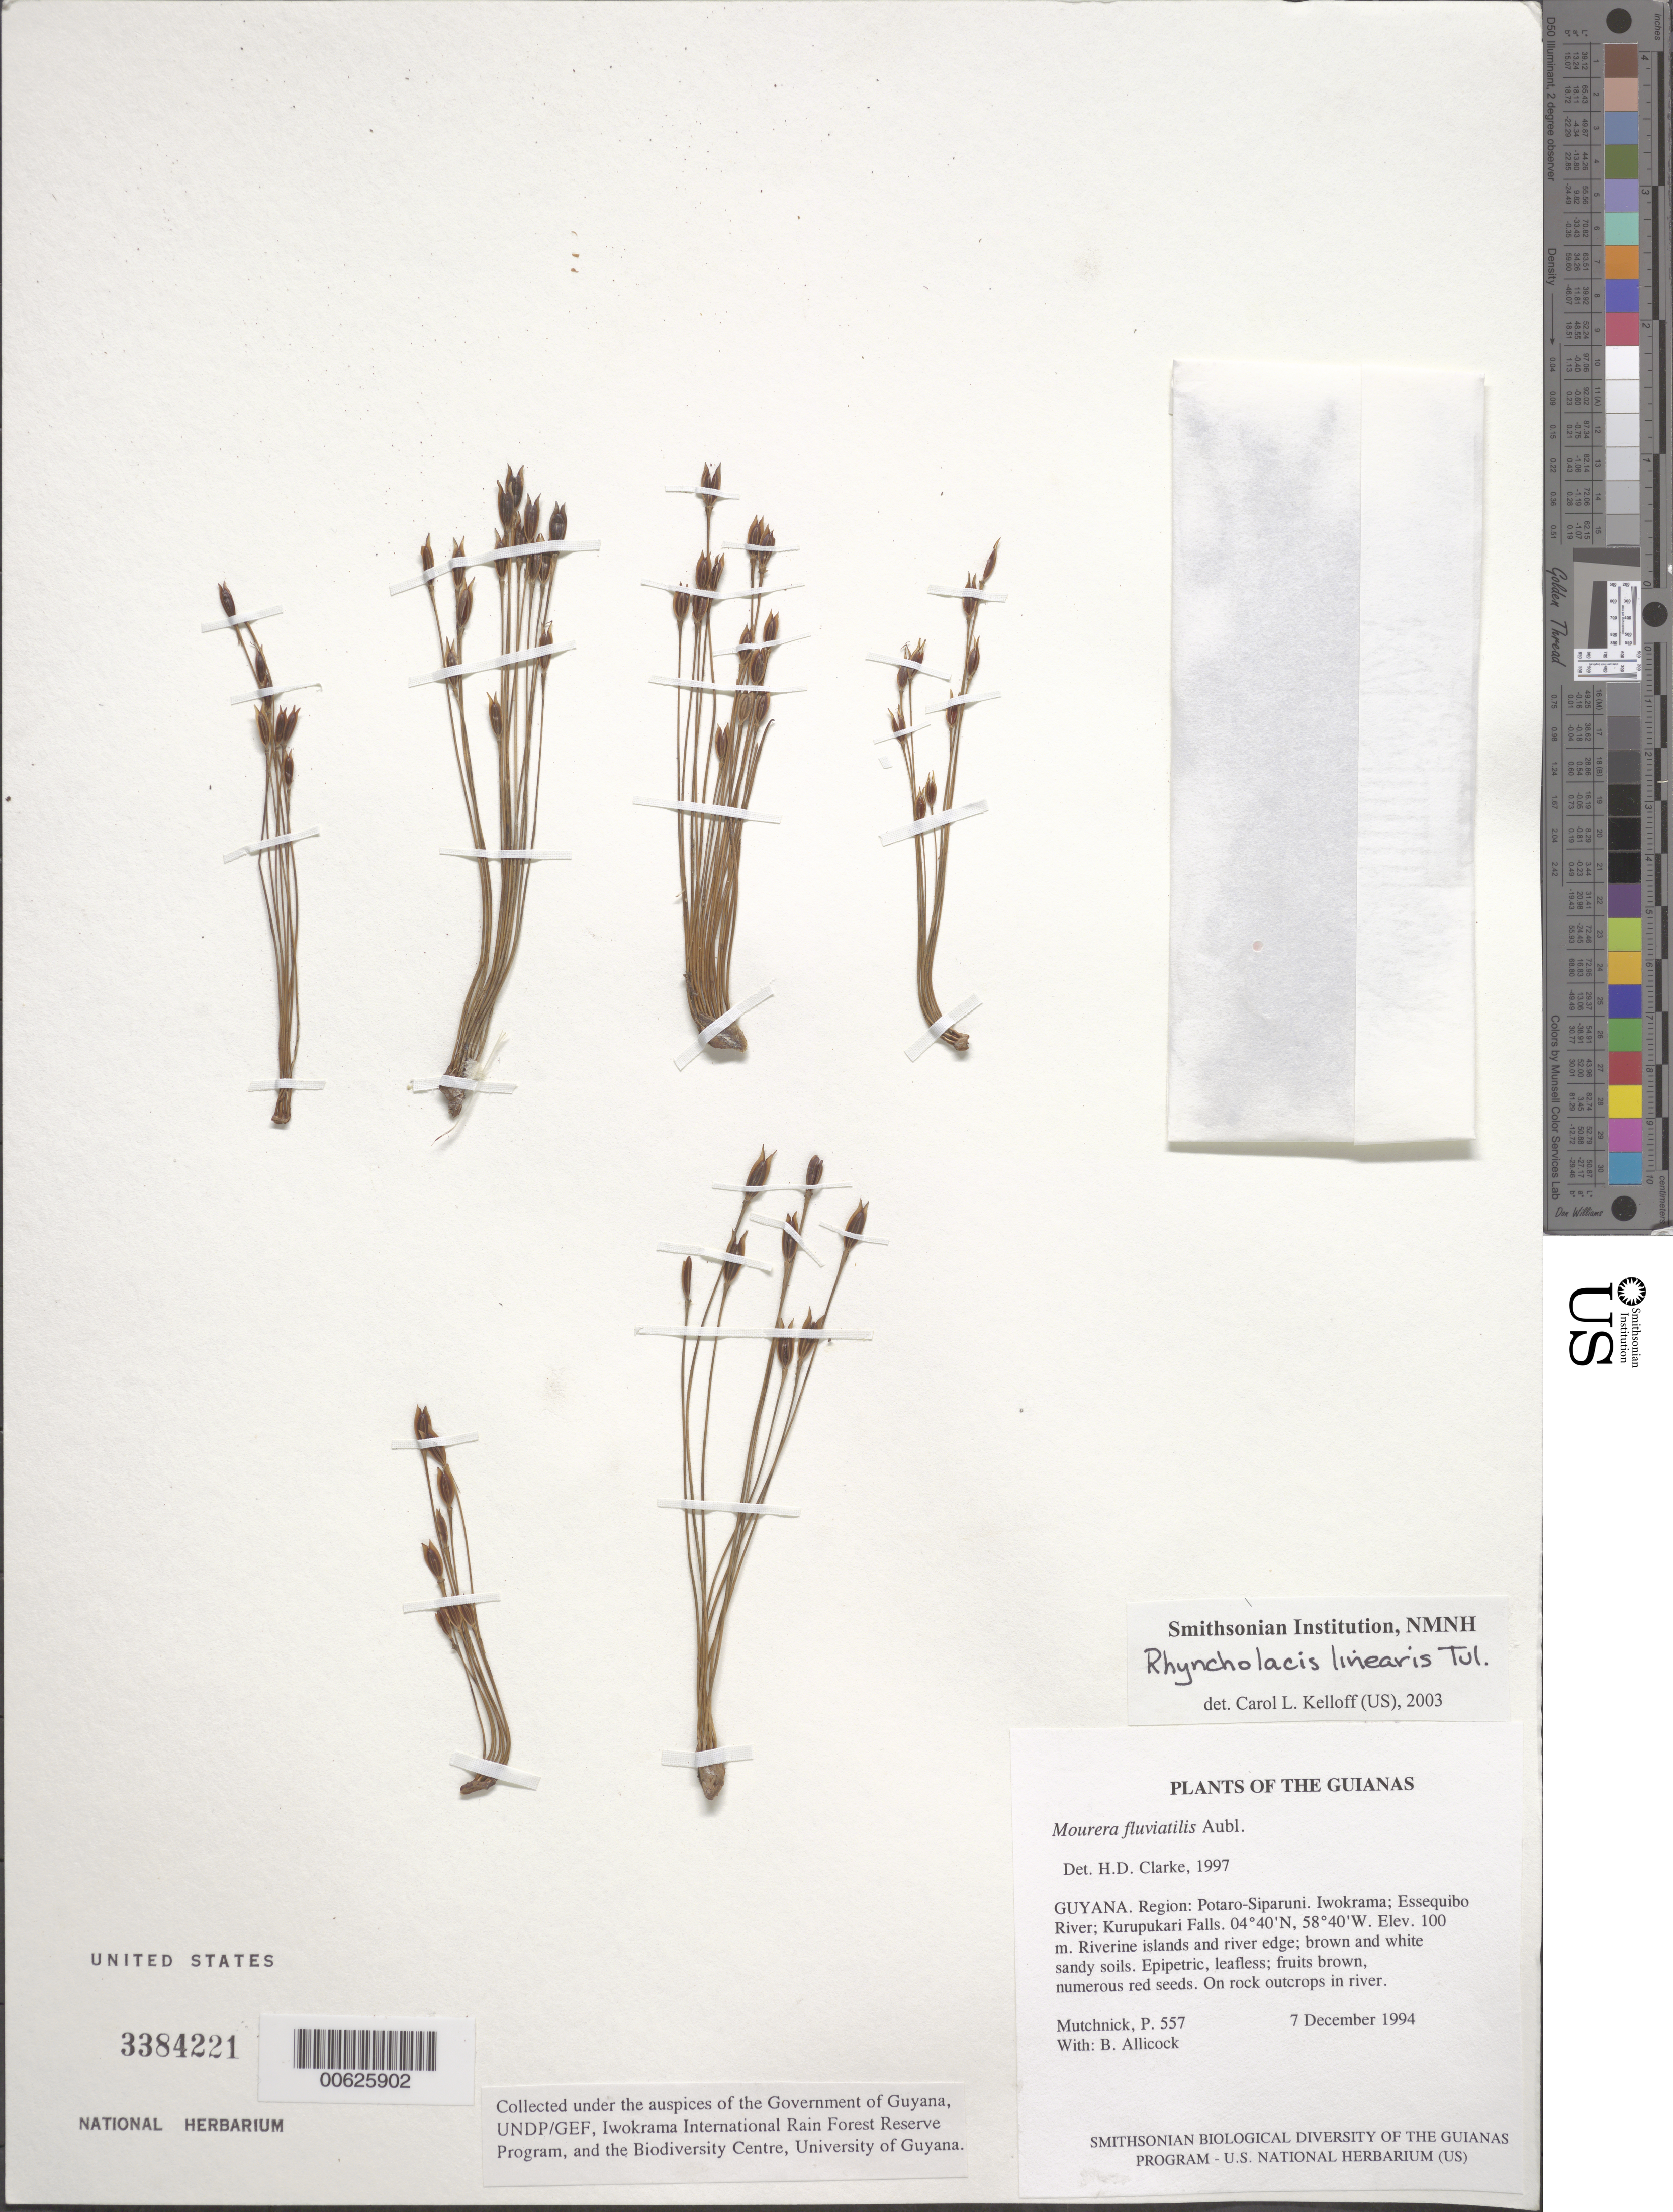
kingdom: Plantae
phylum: Tracheophyta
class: Magnoliopsida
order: Malpighiales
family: Podostemaceae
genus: Rhyncholacis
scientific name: Rhyncholacis linearis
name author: Tul.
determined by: Kelloff, Carol L., (US), Smithsonian Institution - National Museum of Natural History (UNITED STATES)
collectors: P. Mutchnick & B. Allicock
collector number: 557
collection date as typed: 7 December 1994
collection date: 1994-12-07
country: Guyana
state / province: Potaro-Siparuni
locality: Iwokrama; Essequibo River; Kurupukari Falls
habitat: Riverine islands and river edge; brown and white sandy soils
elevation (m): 100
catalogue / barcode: US 3384221